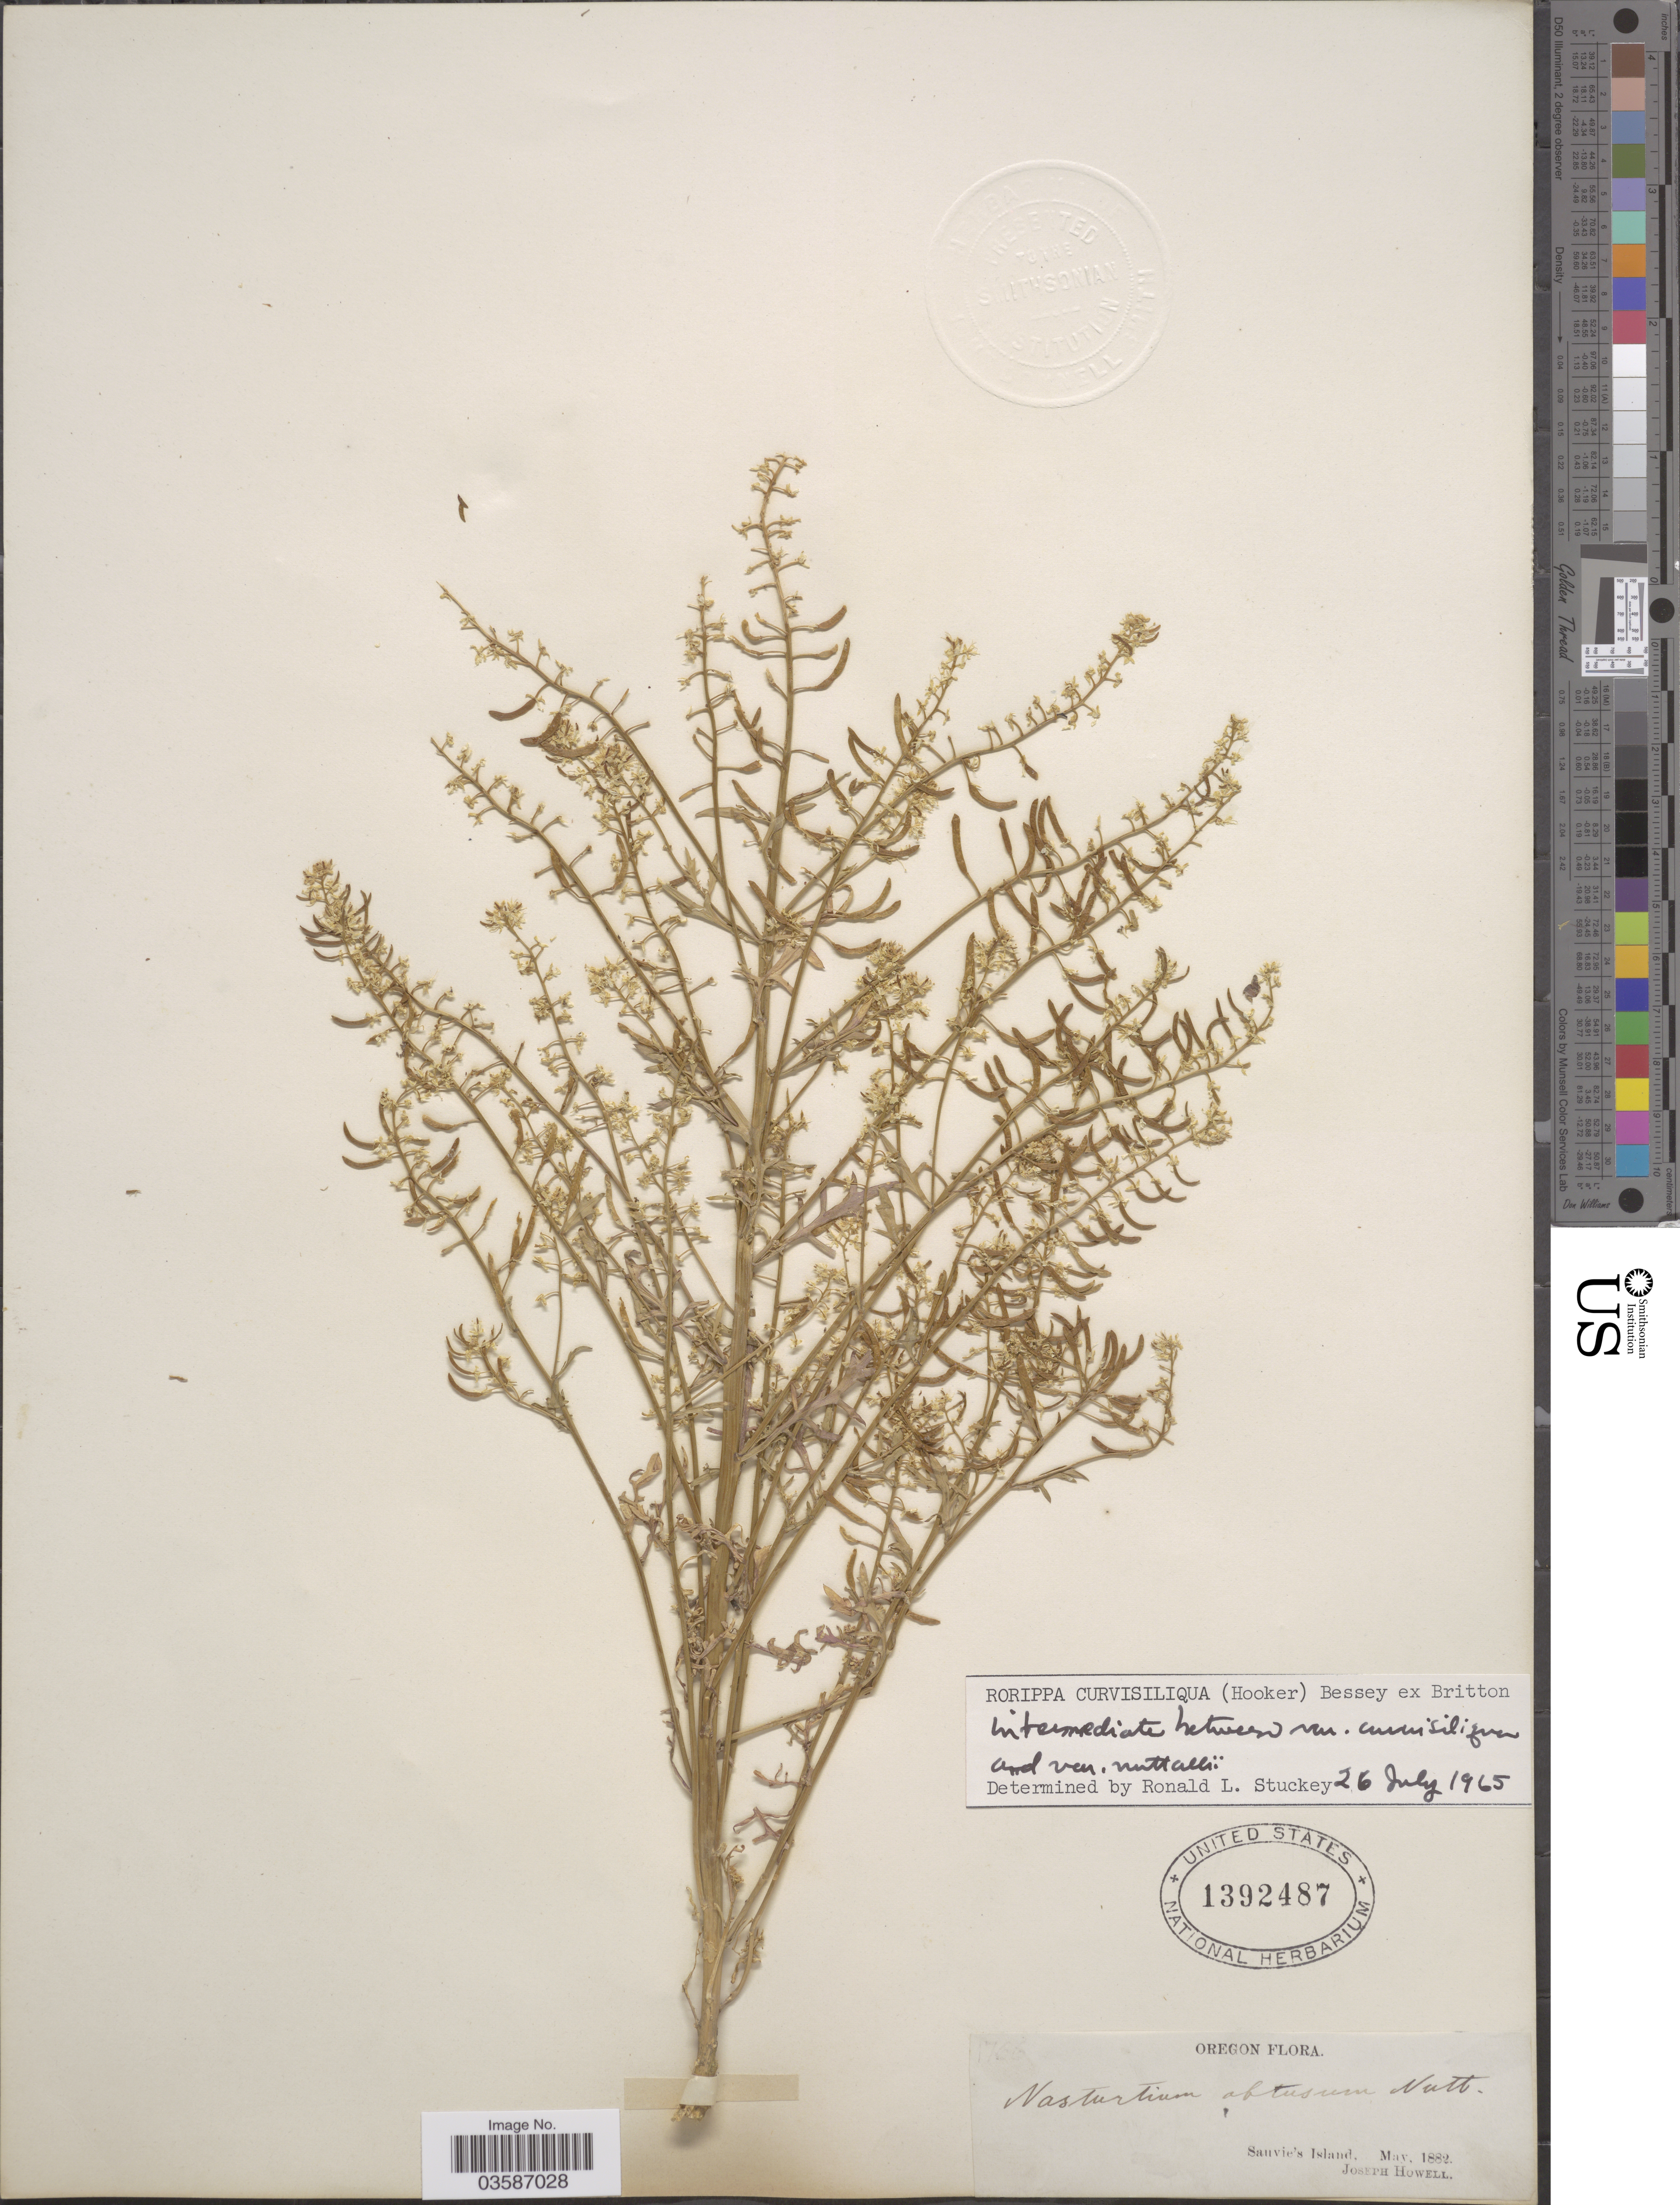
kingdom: Plantae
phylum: Tracheophyta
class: Magnoliopsida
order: Brassicales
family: Brassicaceae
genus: Rorippa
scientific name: Rorippa curvisiliqua var. curvisiliqua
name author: (Hook.) Bessey ex Britton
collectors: J. Howell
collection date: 1882-05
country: United States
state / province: Oregon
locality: Sauvie's Island.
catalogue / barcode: US 1392487